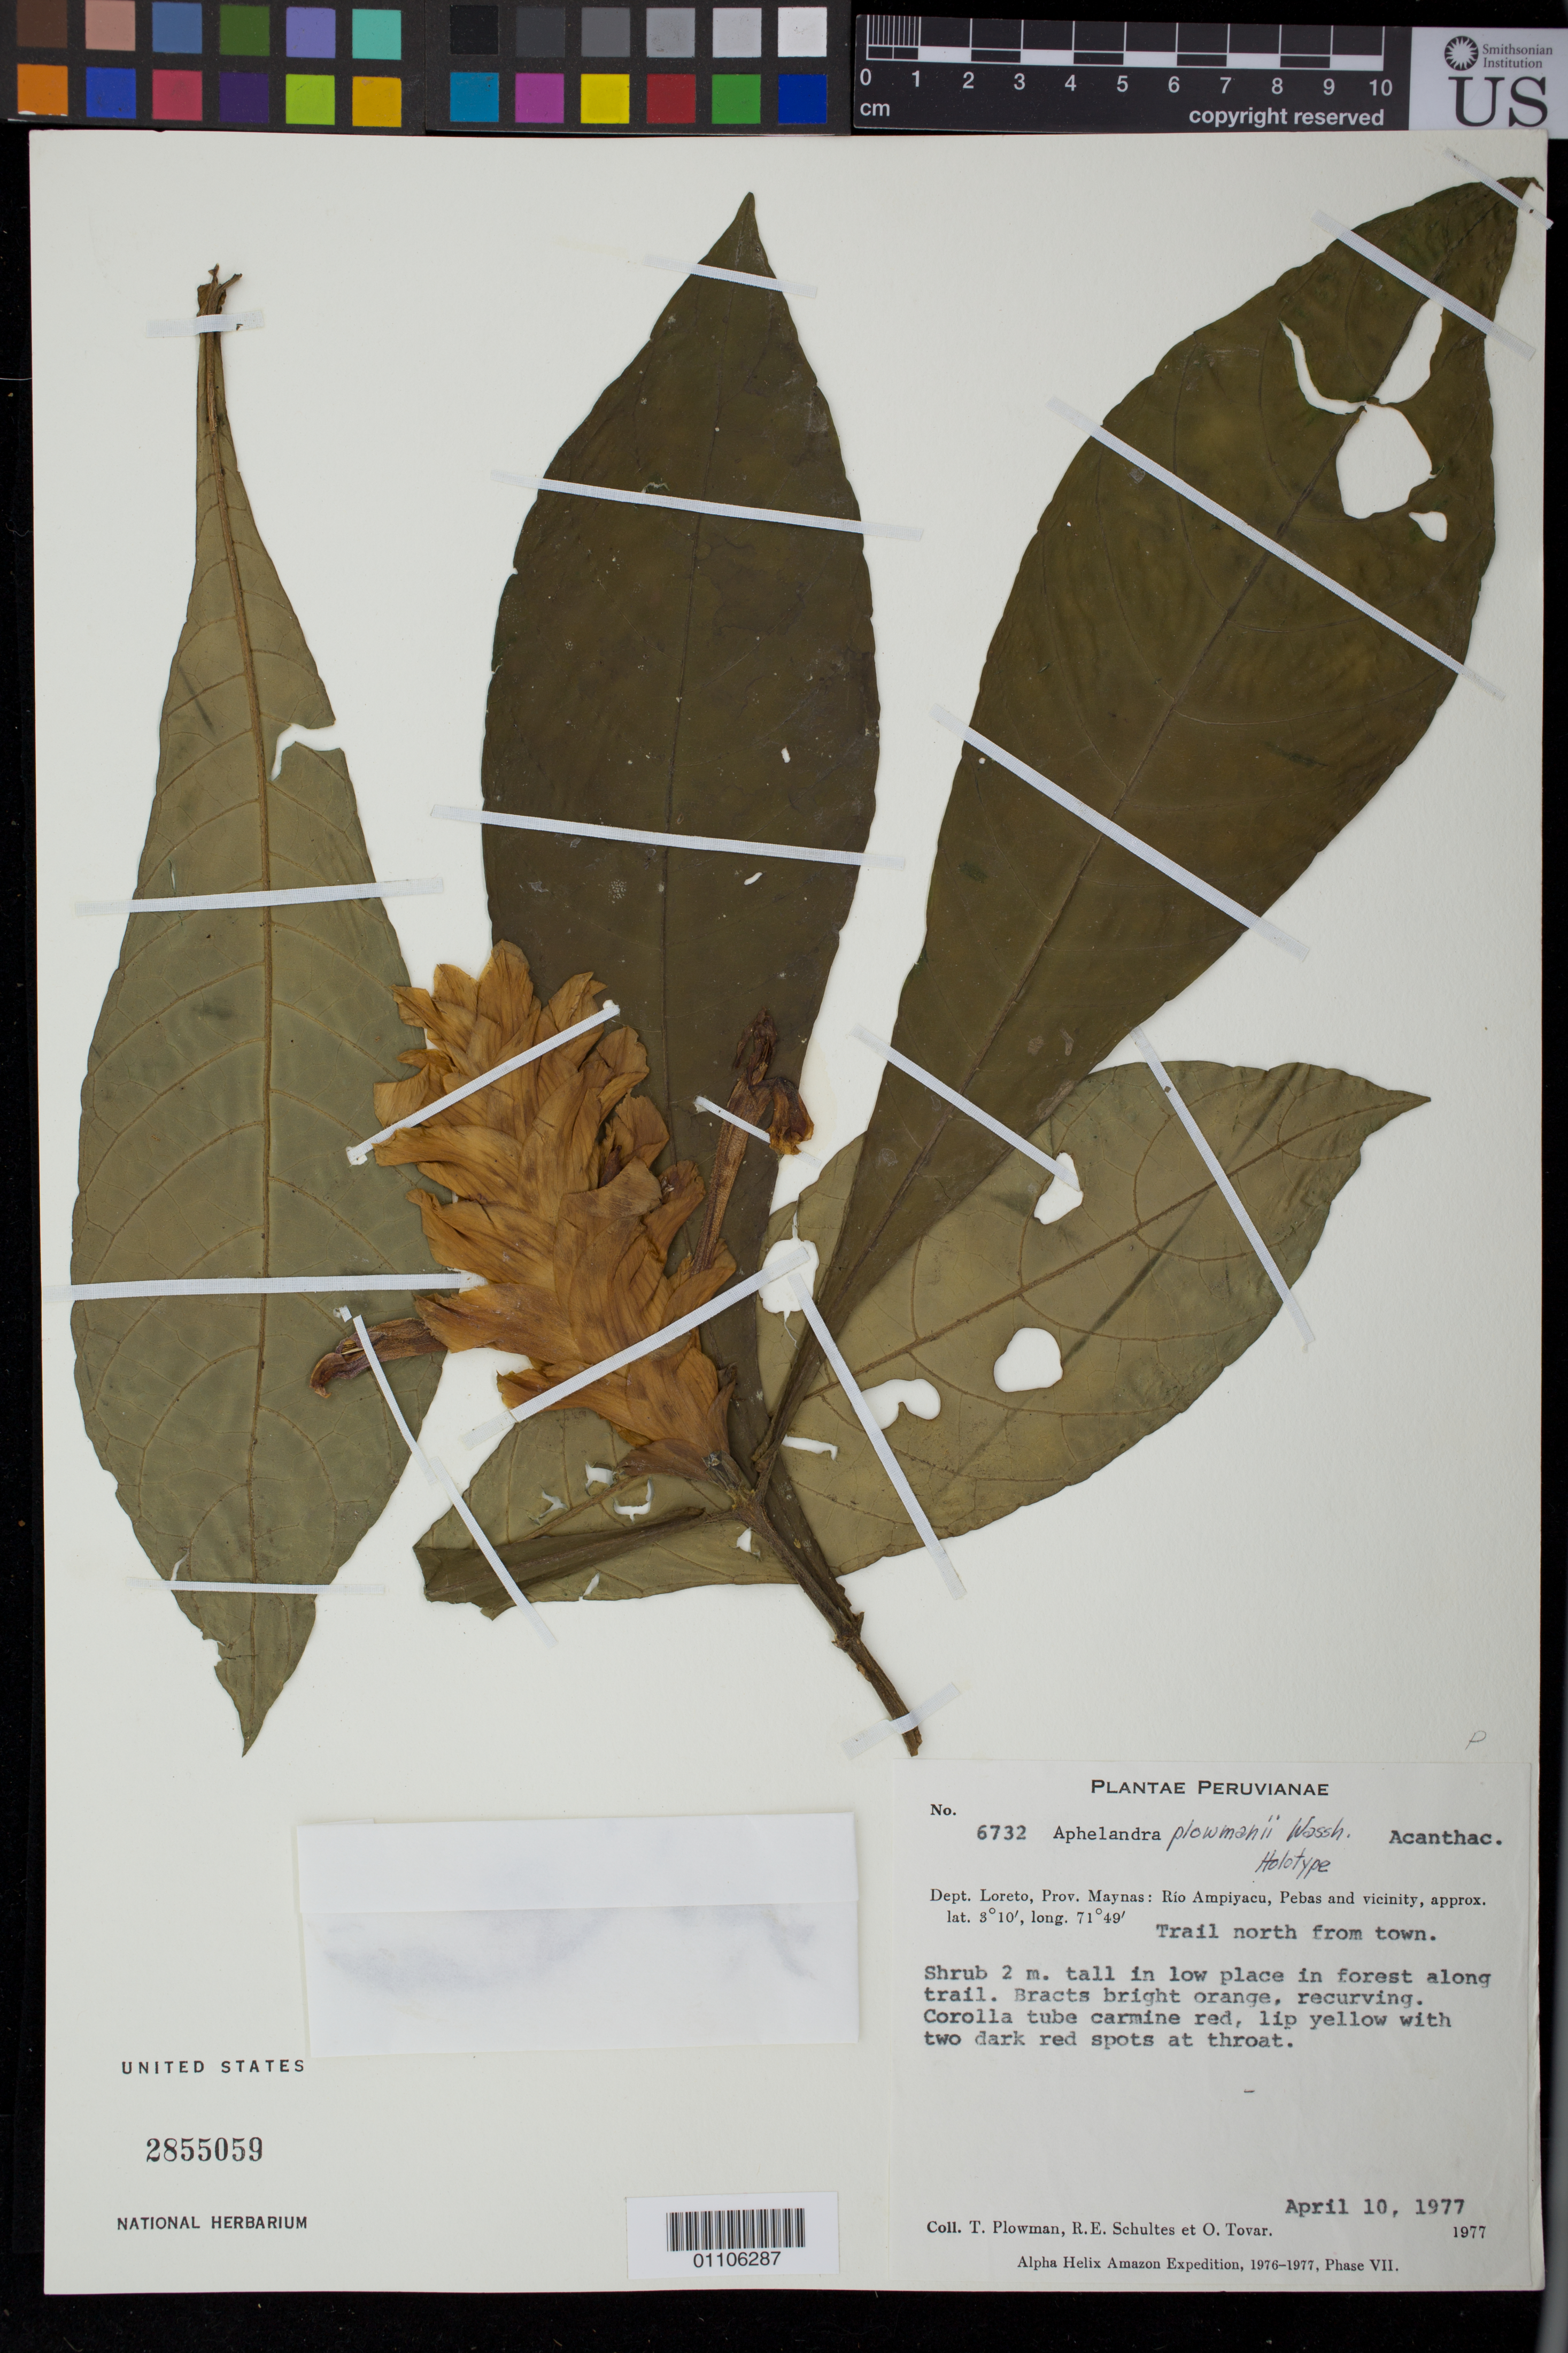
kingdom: Plantae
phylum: Tracheophyta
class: Magnoliopsida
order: Lamiales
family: Acanthaceae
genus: Aphelandra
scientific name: Aphelandra plowmanii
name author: Wassh.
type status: Holotype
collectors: T. Plowman, R. E. Schultes & Ó. Tovar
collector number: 6732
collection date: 1977-04-10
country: Peru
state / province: Loreto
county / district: Maynas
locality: Dept. Loreto, Prov. Maynas: Rio Ampiyacu, Pebas and vicinity, trail north from town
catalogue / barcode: US 2855059